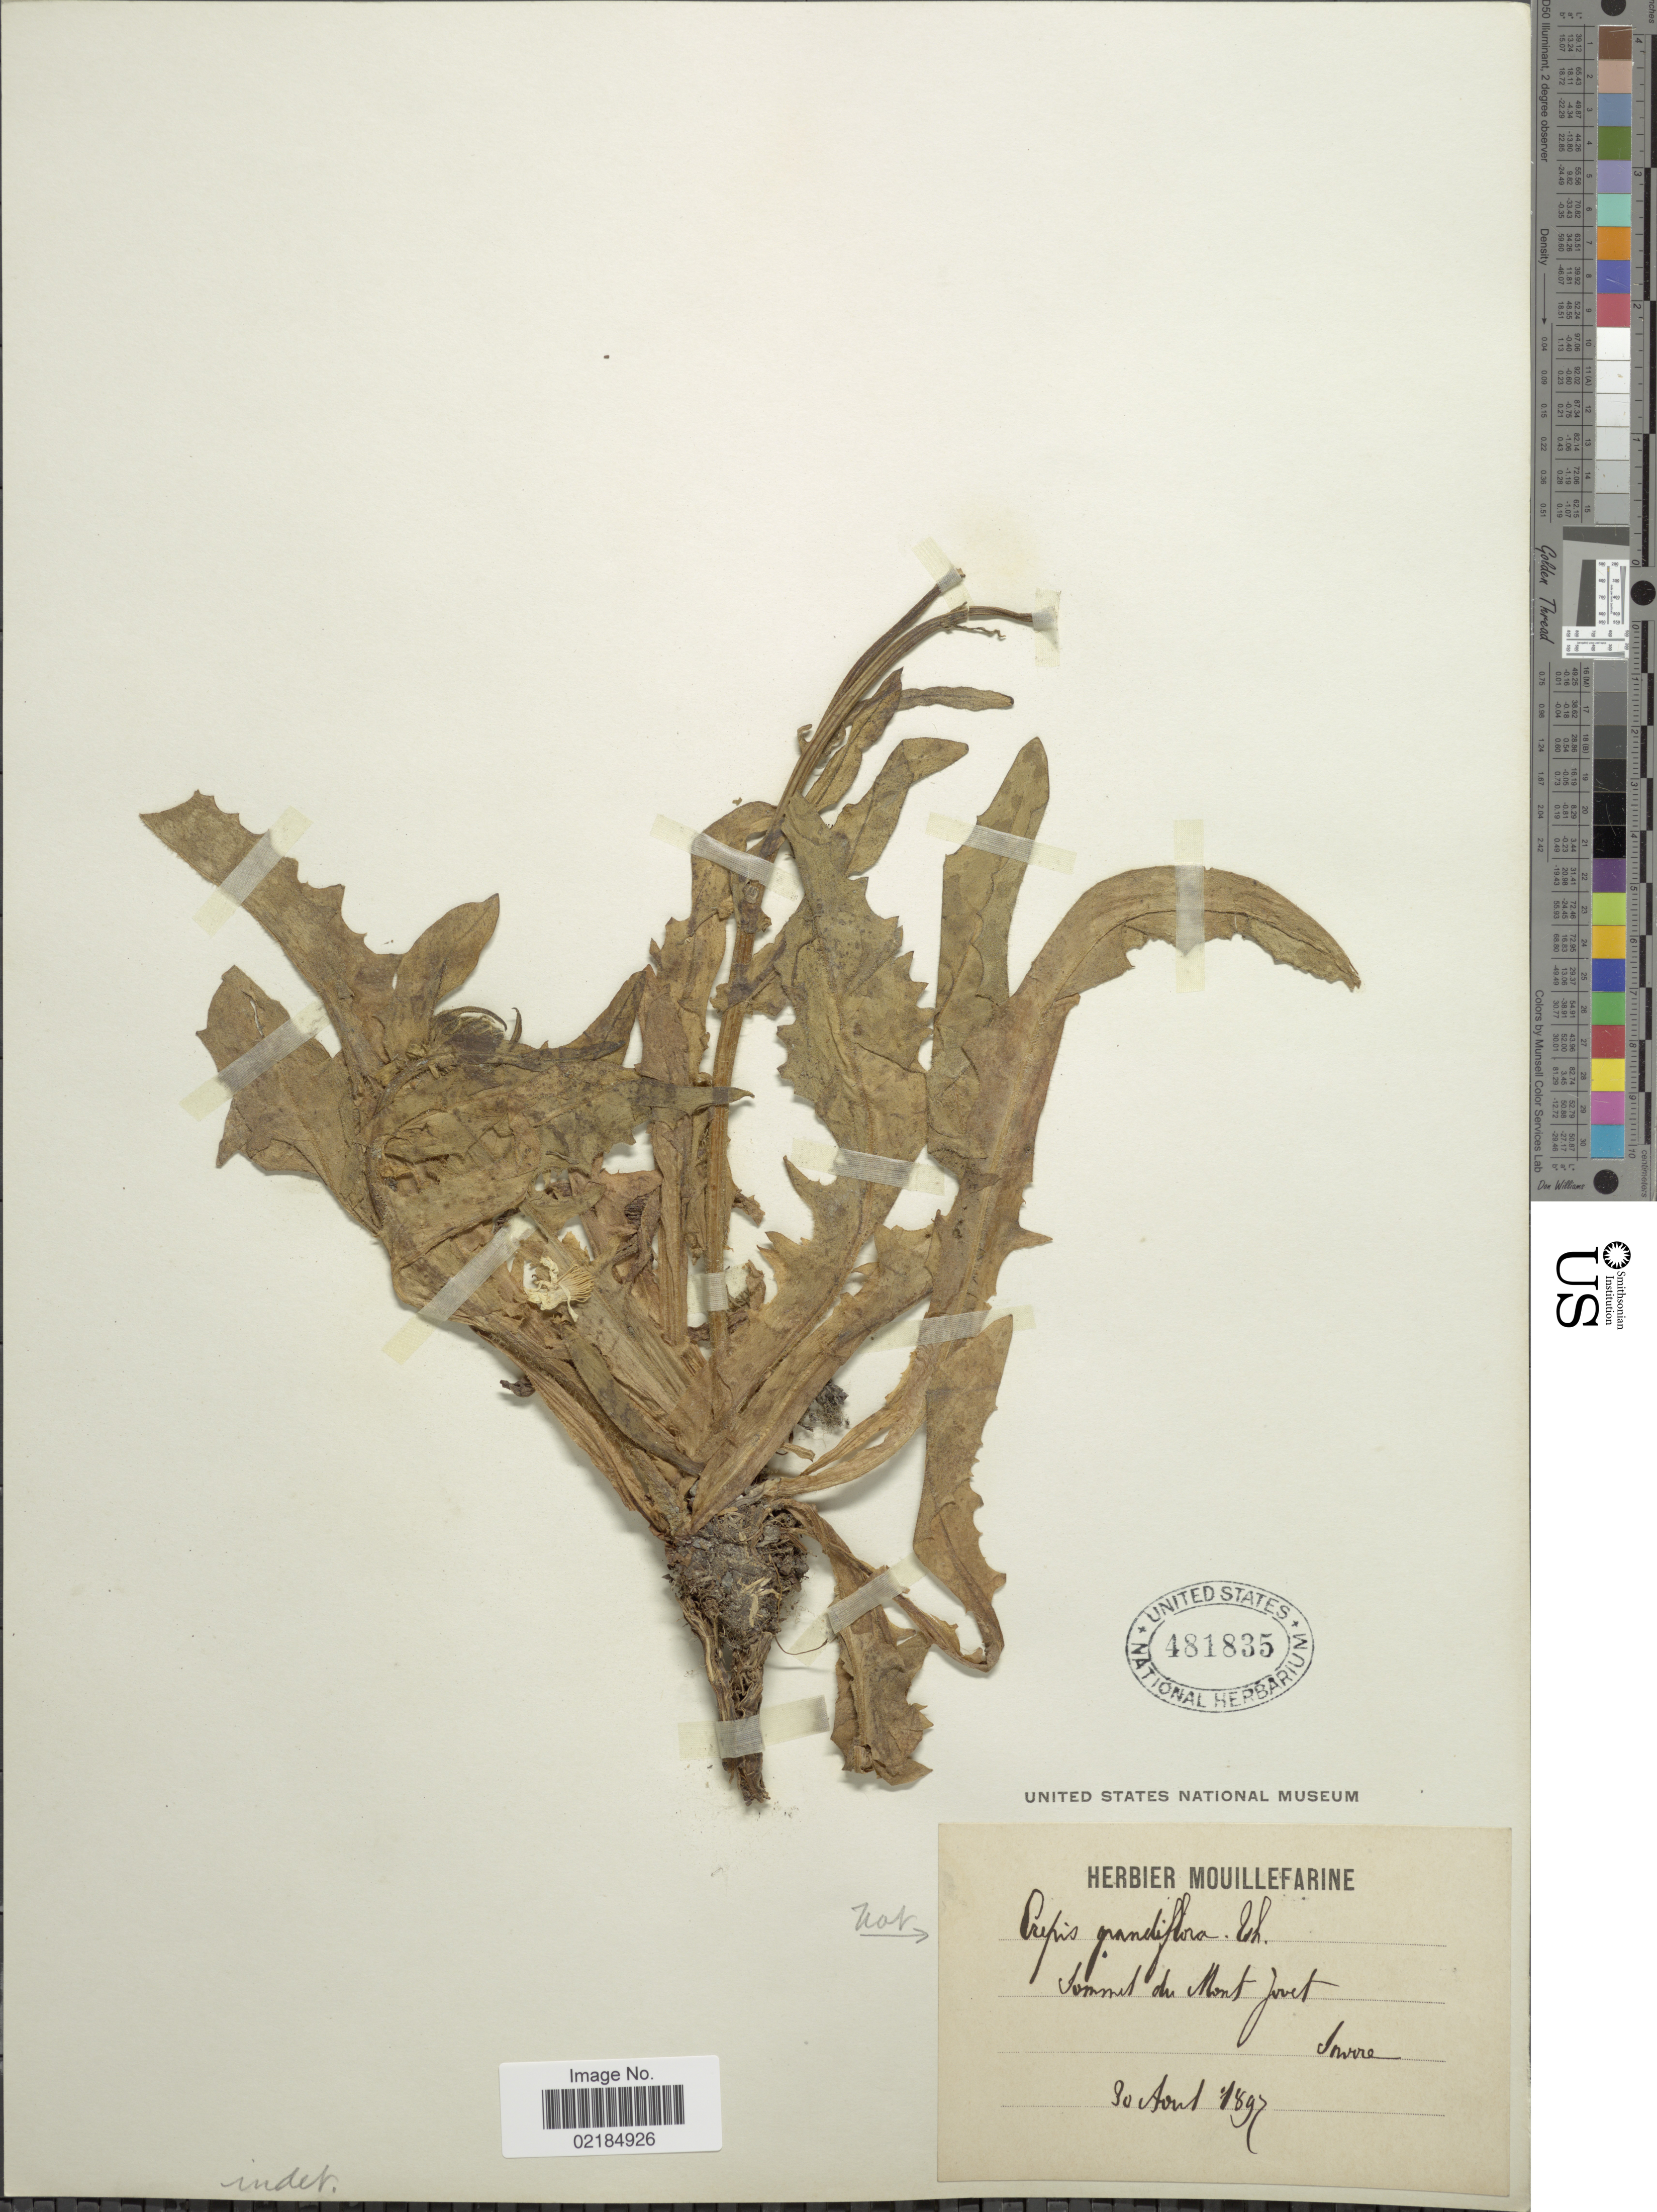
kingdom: Plantae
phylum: Tracheophyta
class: Magnoliopsida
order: Asterales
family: Asteraceae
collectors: ex herb. Mouillefarine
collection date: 1897-08-30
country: France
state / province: Auvergne-Rhône-Alpes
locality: Sommet du Mont Jovet, Savoie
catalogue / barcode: US 481835